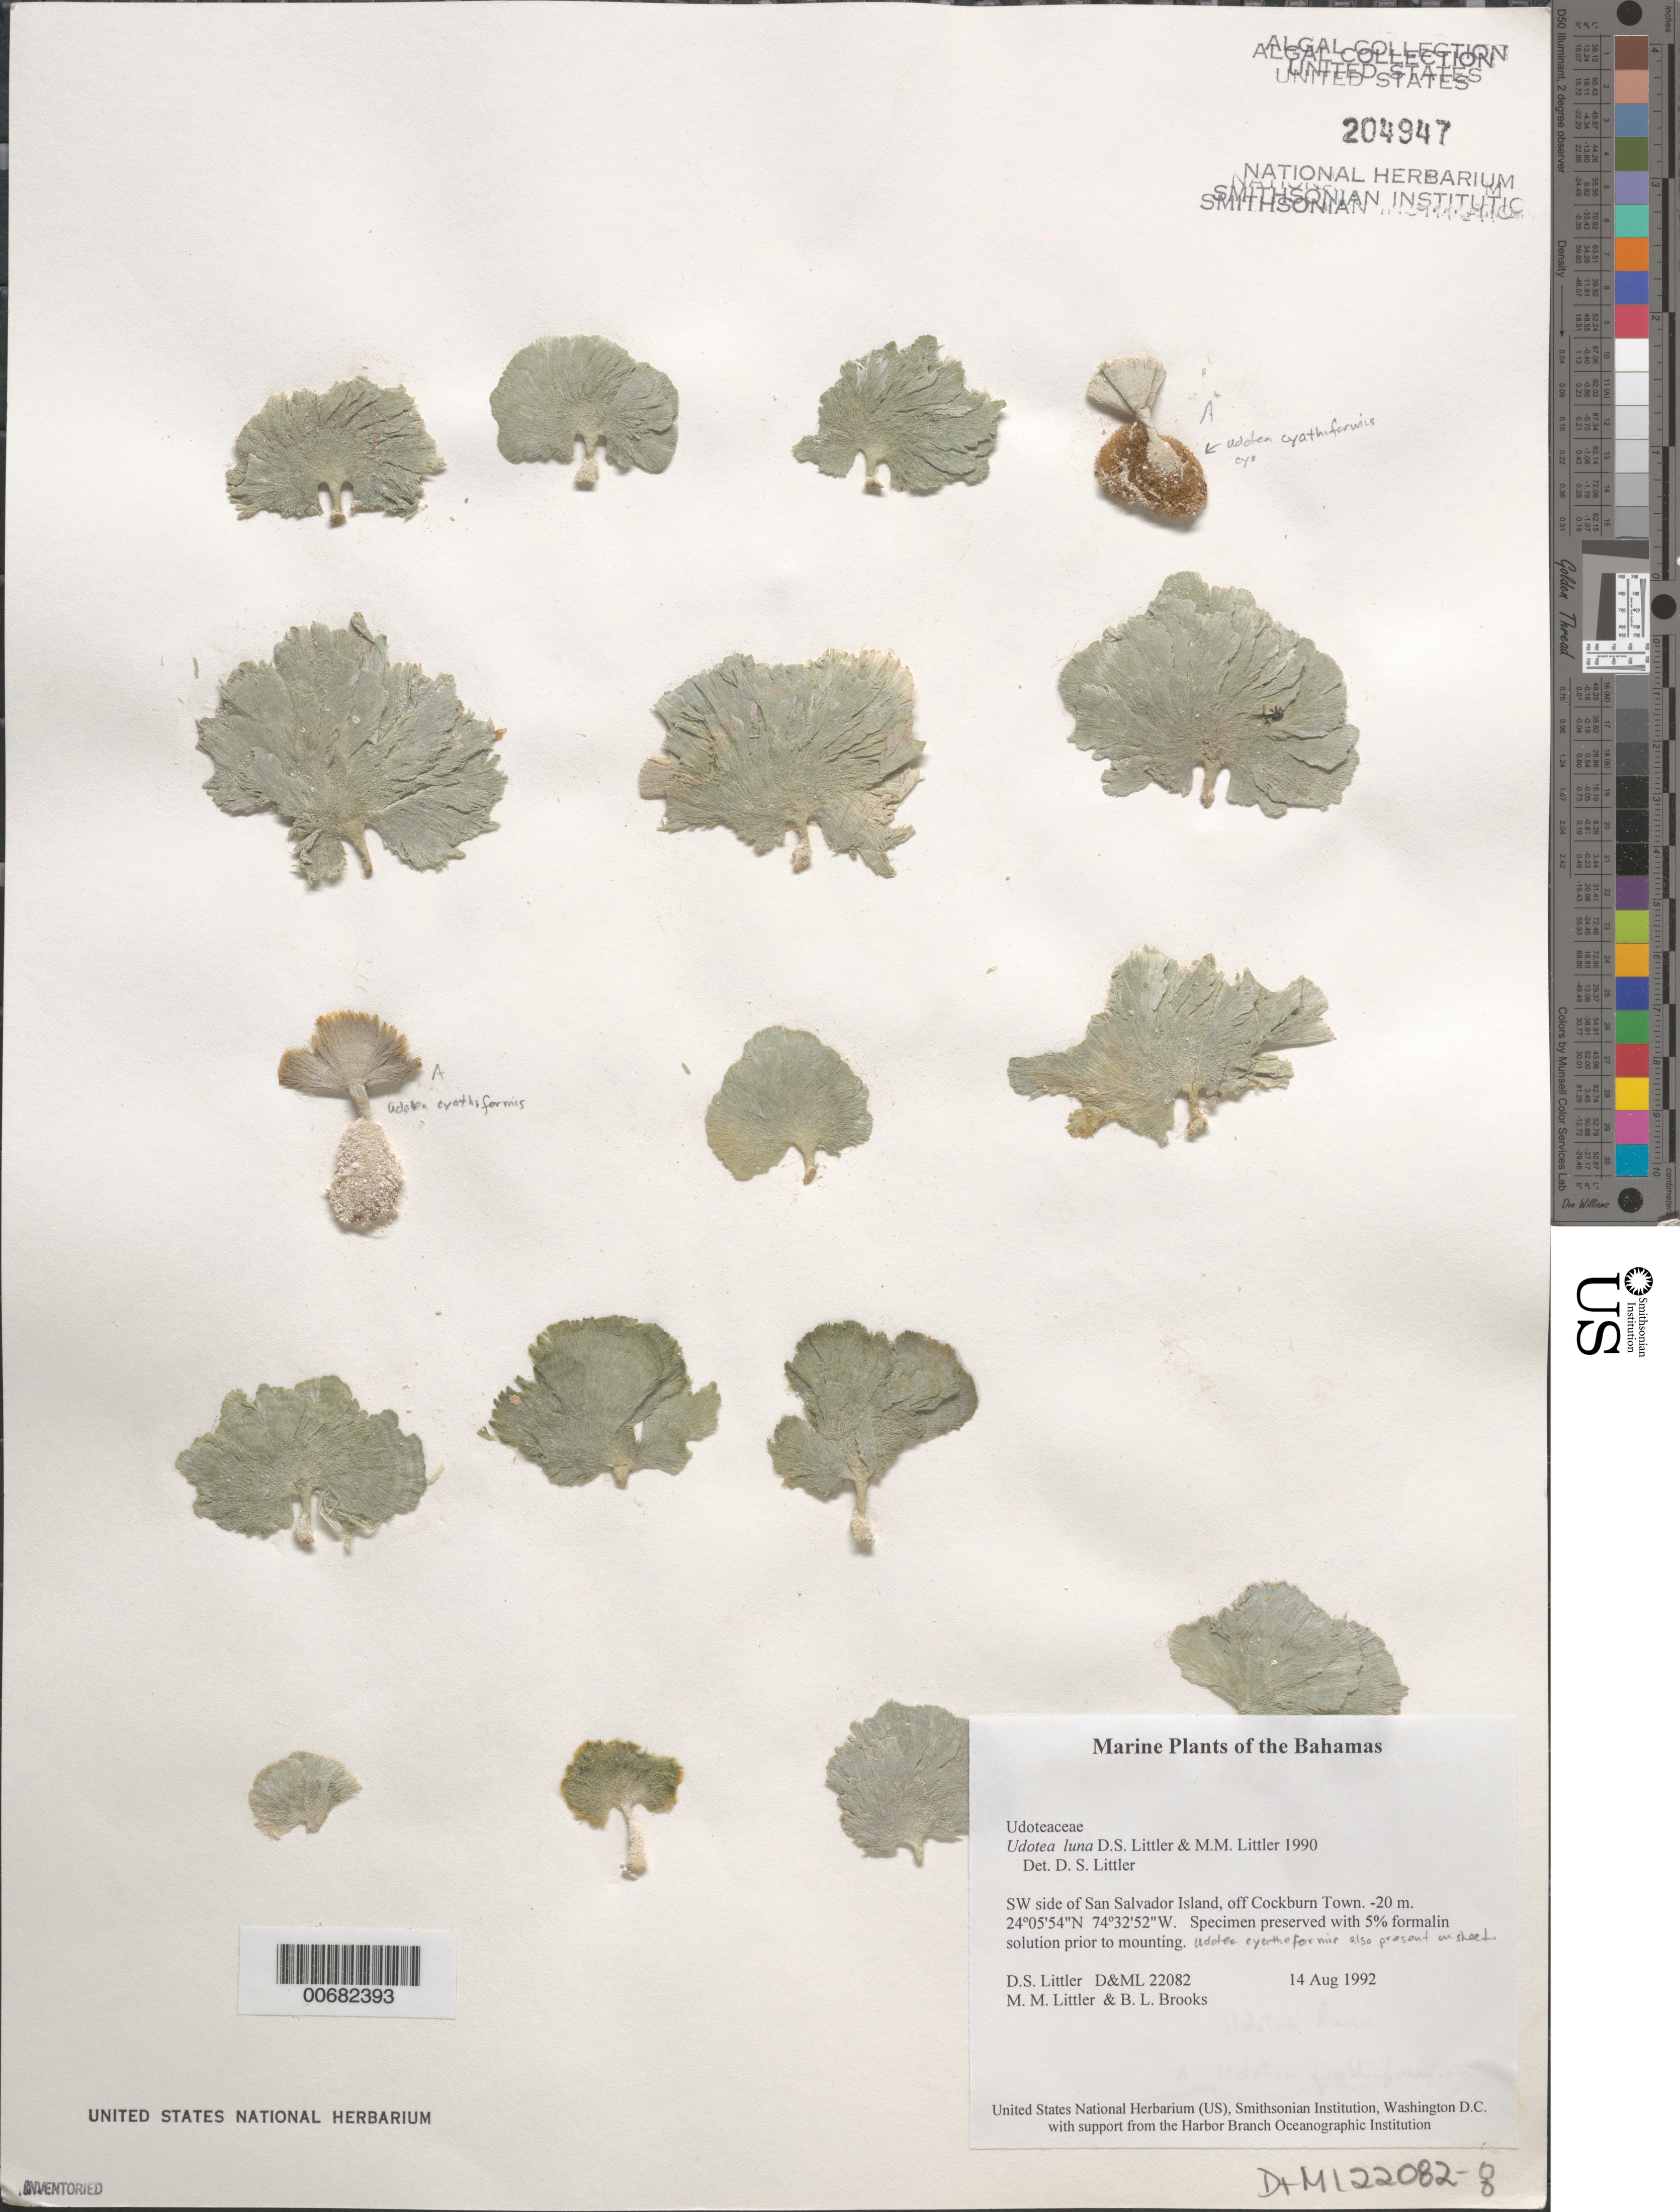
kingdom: Plantae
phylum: Chlorophyta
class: Ulvophyceae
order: Bryopsidales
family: Udoteaceae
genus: Udotea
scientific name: Udotea luna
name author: D.S. Littler & Littler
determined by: Littler, D. S.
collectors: D. S. Littler, M. M. Littler & B. Brooks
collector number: D&ML 22082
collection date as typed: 14 Aug 1992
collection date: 1992-08-14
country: Bahamas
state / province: San Salvador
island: San Salvador Island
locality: Off Cockburn Town, southwest side of island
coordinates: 24 05' 54" N, 74 32' 52" W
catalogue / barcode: US 204947